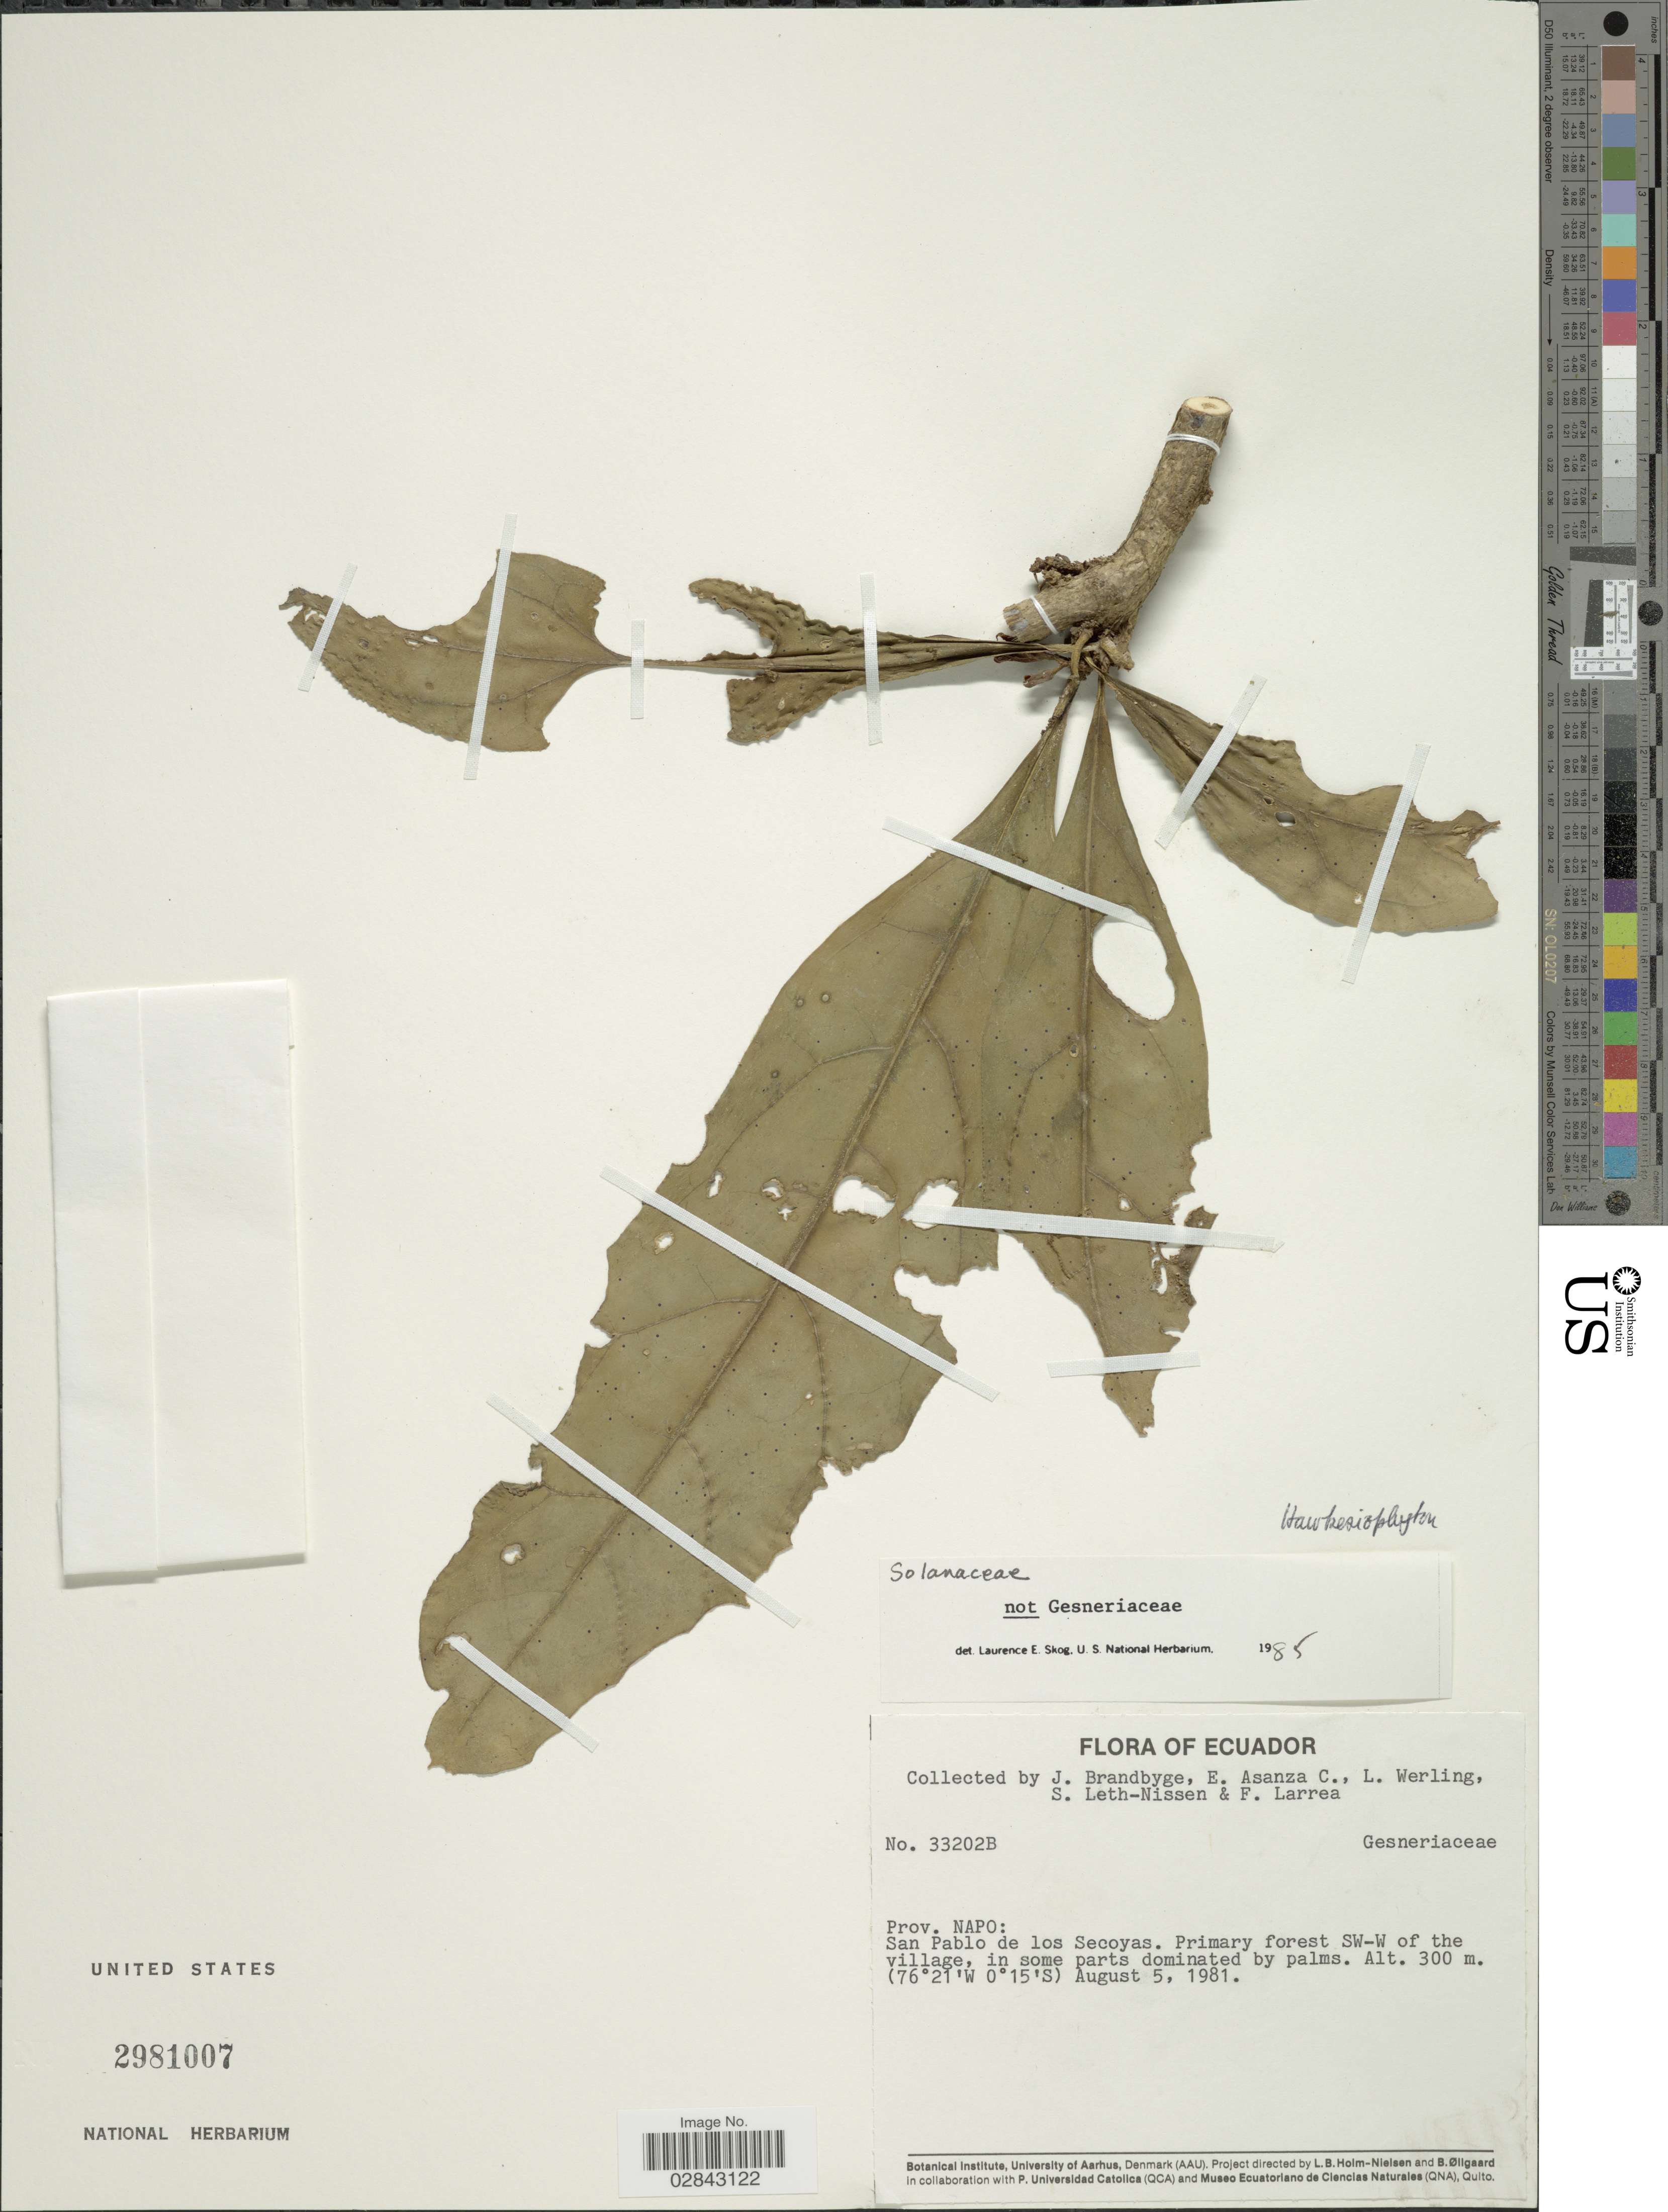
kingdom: Plantae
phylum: Tracheophyta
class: Magnoliopsida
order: Solanales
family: Solanaceae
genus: Hawkesiophyton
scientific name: Hawkesiophyton sp.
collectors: J. Brandbyge, E. Asanza C., L. Werling, S. Leth-Nissen & F. Larrea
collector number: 33202B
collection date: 1981-08-05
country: Ecuador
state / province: Napo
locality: San Pablo de los Secoyas. Primary forest SW-W of the village.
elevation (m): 300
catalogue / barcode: US 2981007